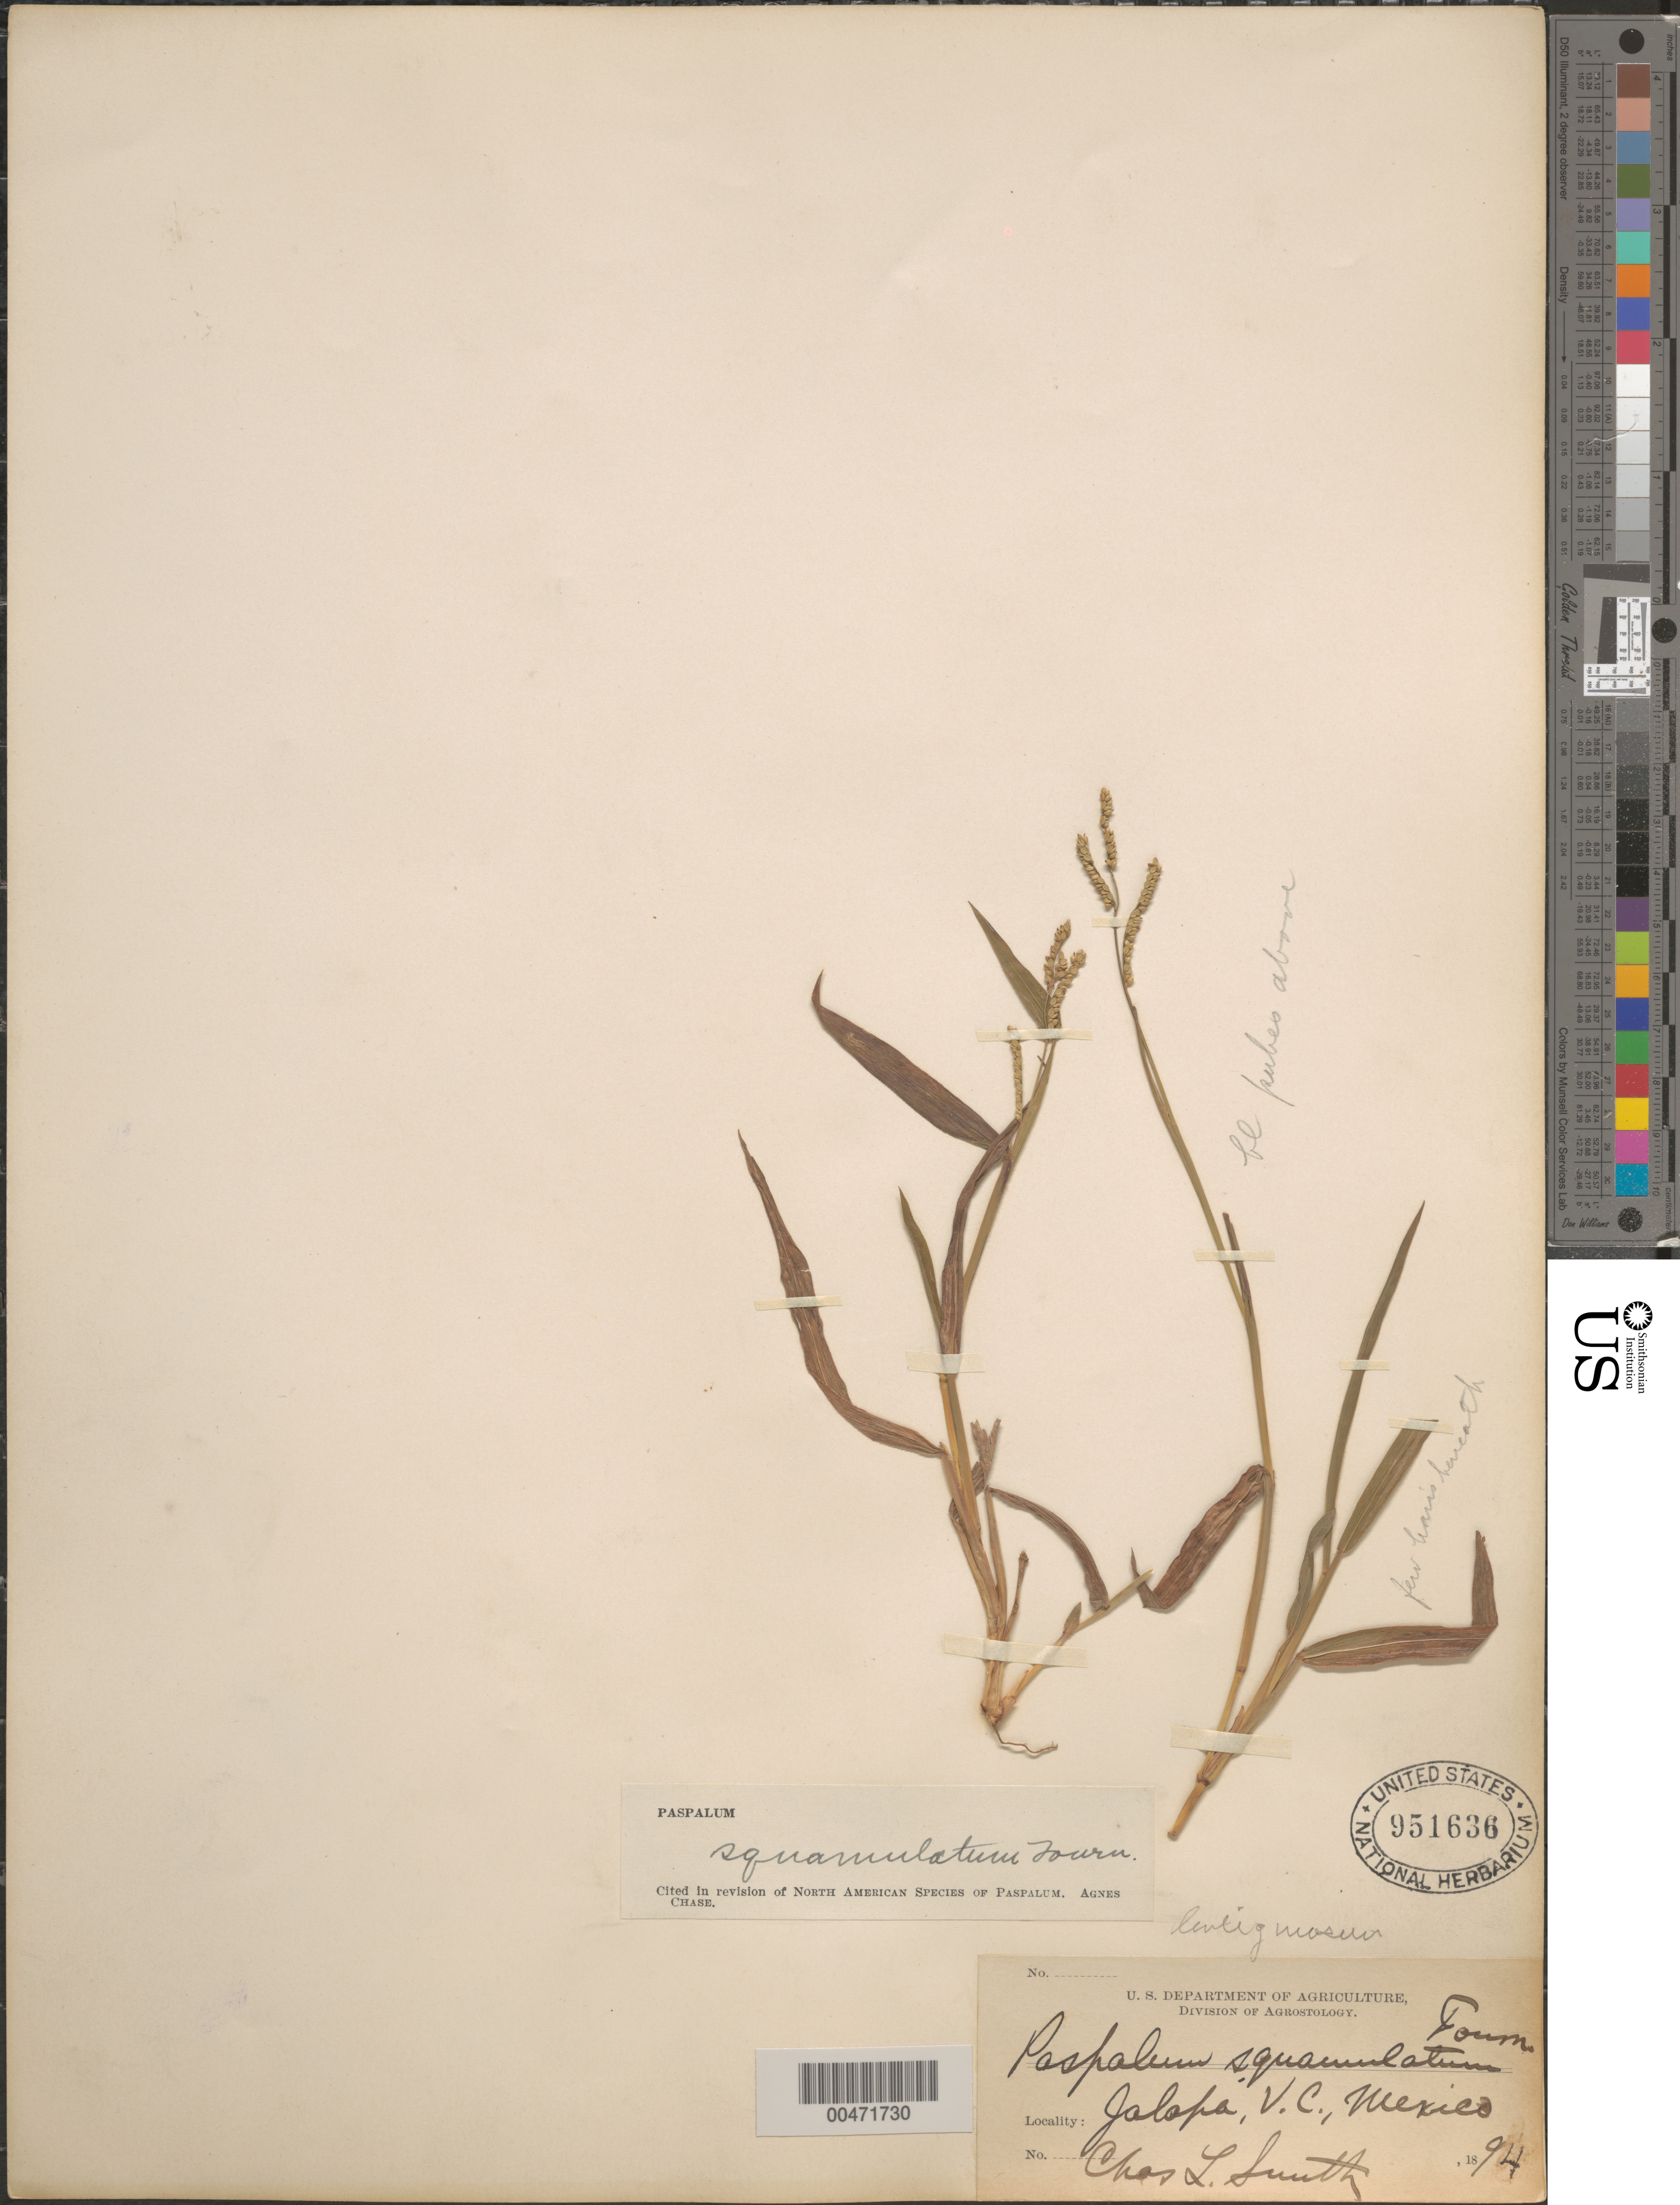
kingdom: Plantae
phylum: Tracheophyta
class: Liliopsida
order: Poales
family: Poaceae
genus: Paspalum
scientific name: Paspalum squamulatum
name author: E. Fourn.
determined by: Chase, [M.] Agnes, (US)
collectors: C. L. Smith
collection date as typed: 1894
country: Mexico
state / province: Veracruz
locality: Jalapa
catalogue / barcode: US 951636